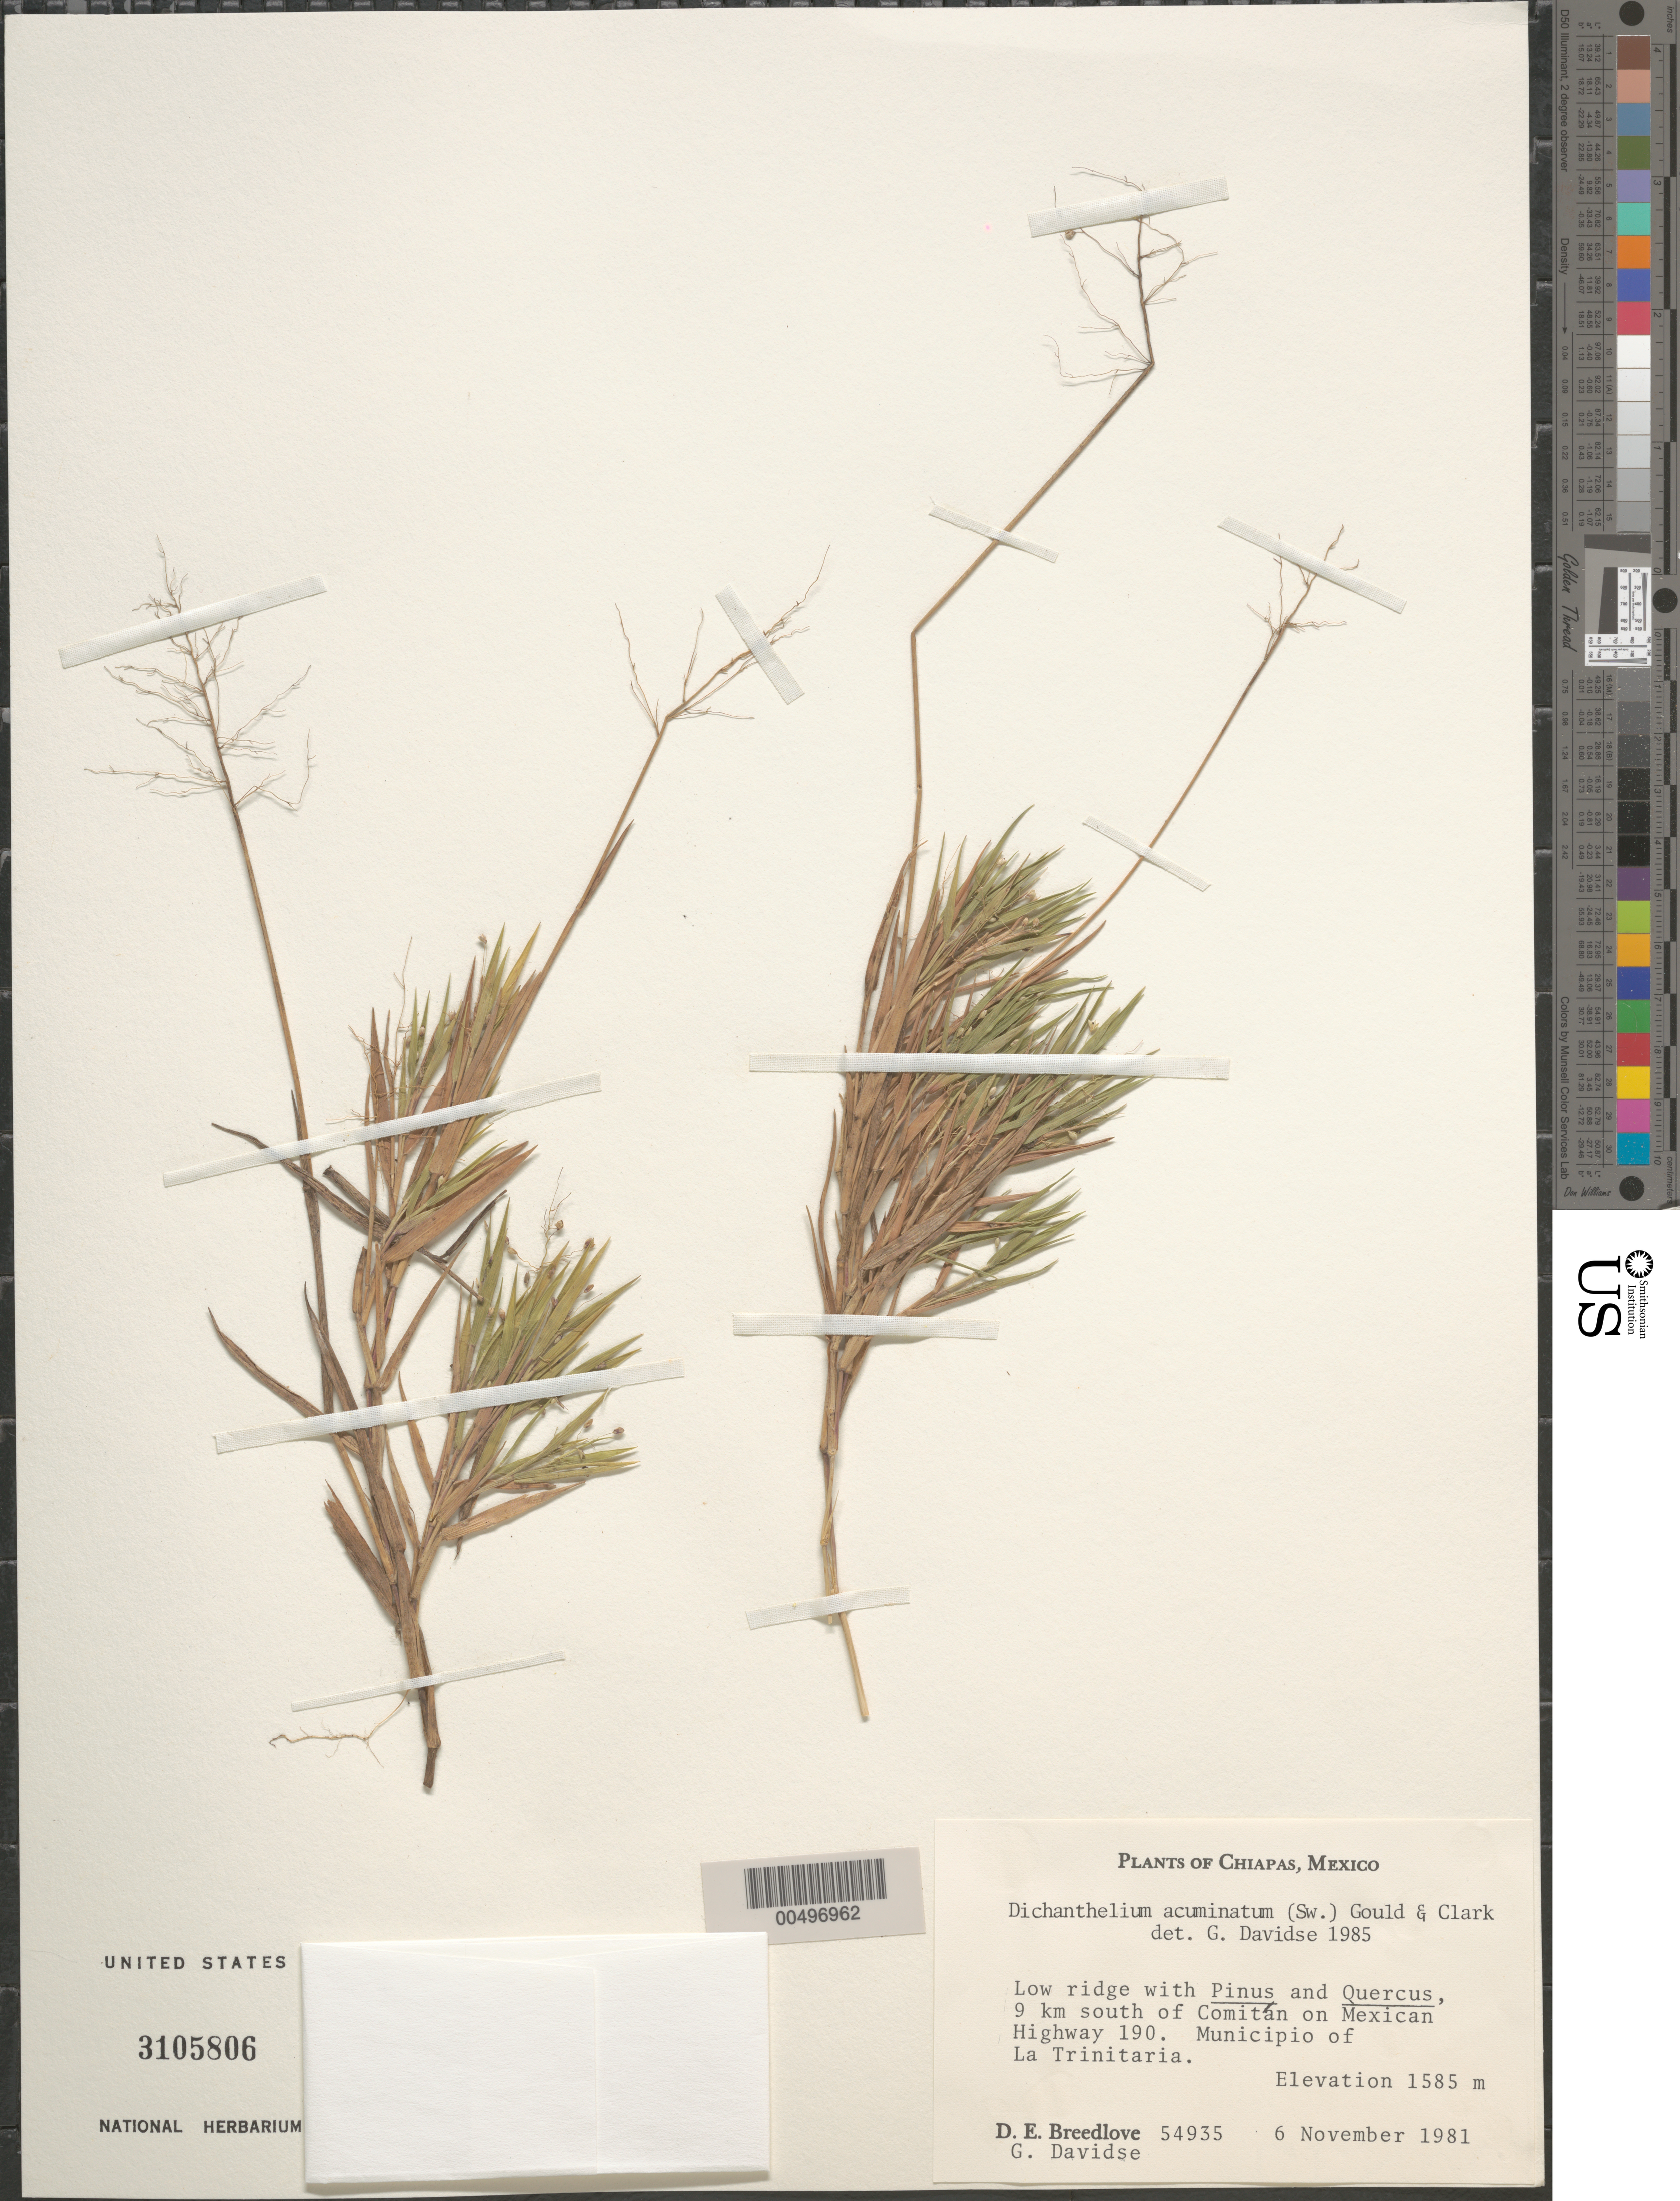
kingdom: Plantae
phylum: Tracheophyta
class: Liliopsida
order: Poales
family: Poaceae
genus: Dichanthelium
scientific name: Dichanthelium acuminatum var. acuminatum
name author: (Sw.) Gould & C.A. Clark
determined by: Davidse, Gerrit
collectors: D. E. Breedlove & G. Davidse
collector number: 54935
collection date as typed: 6 Nov 1981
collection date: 1981-11-06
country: Mexico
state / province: Chiapas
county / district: La Trinitaria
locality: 9 km S of Comitán on Mexican Hwy 190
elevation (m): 1585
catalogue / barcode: US 3105806